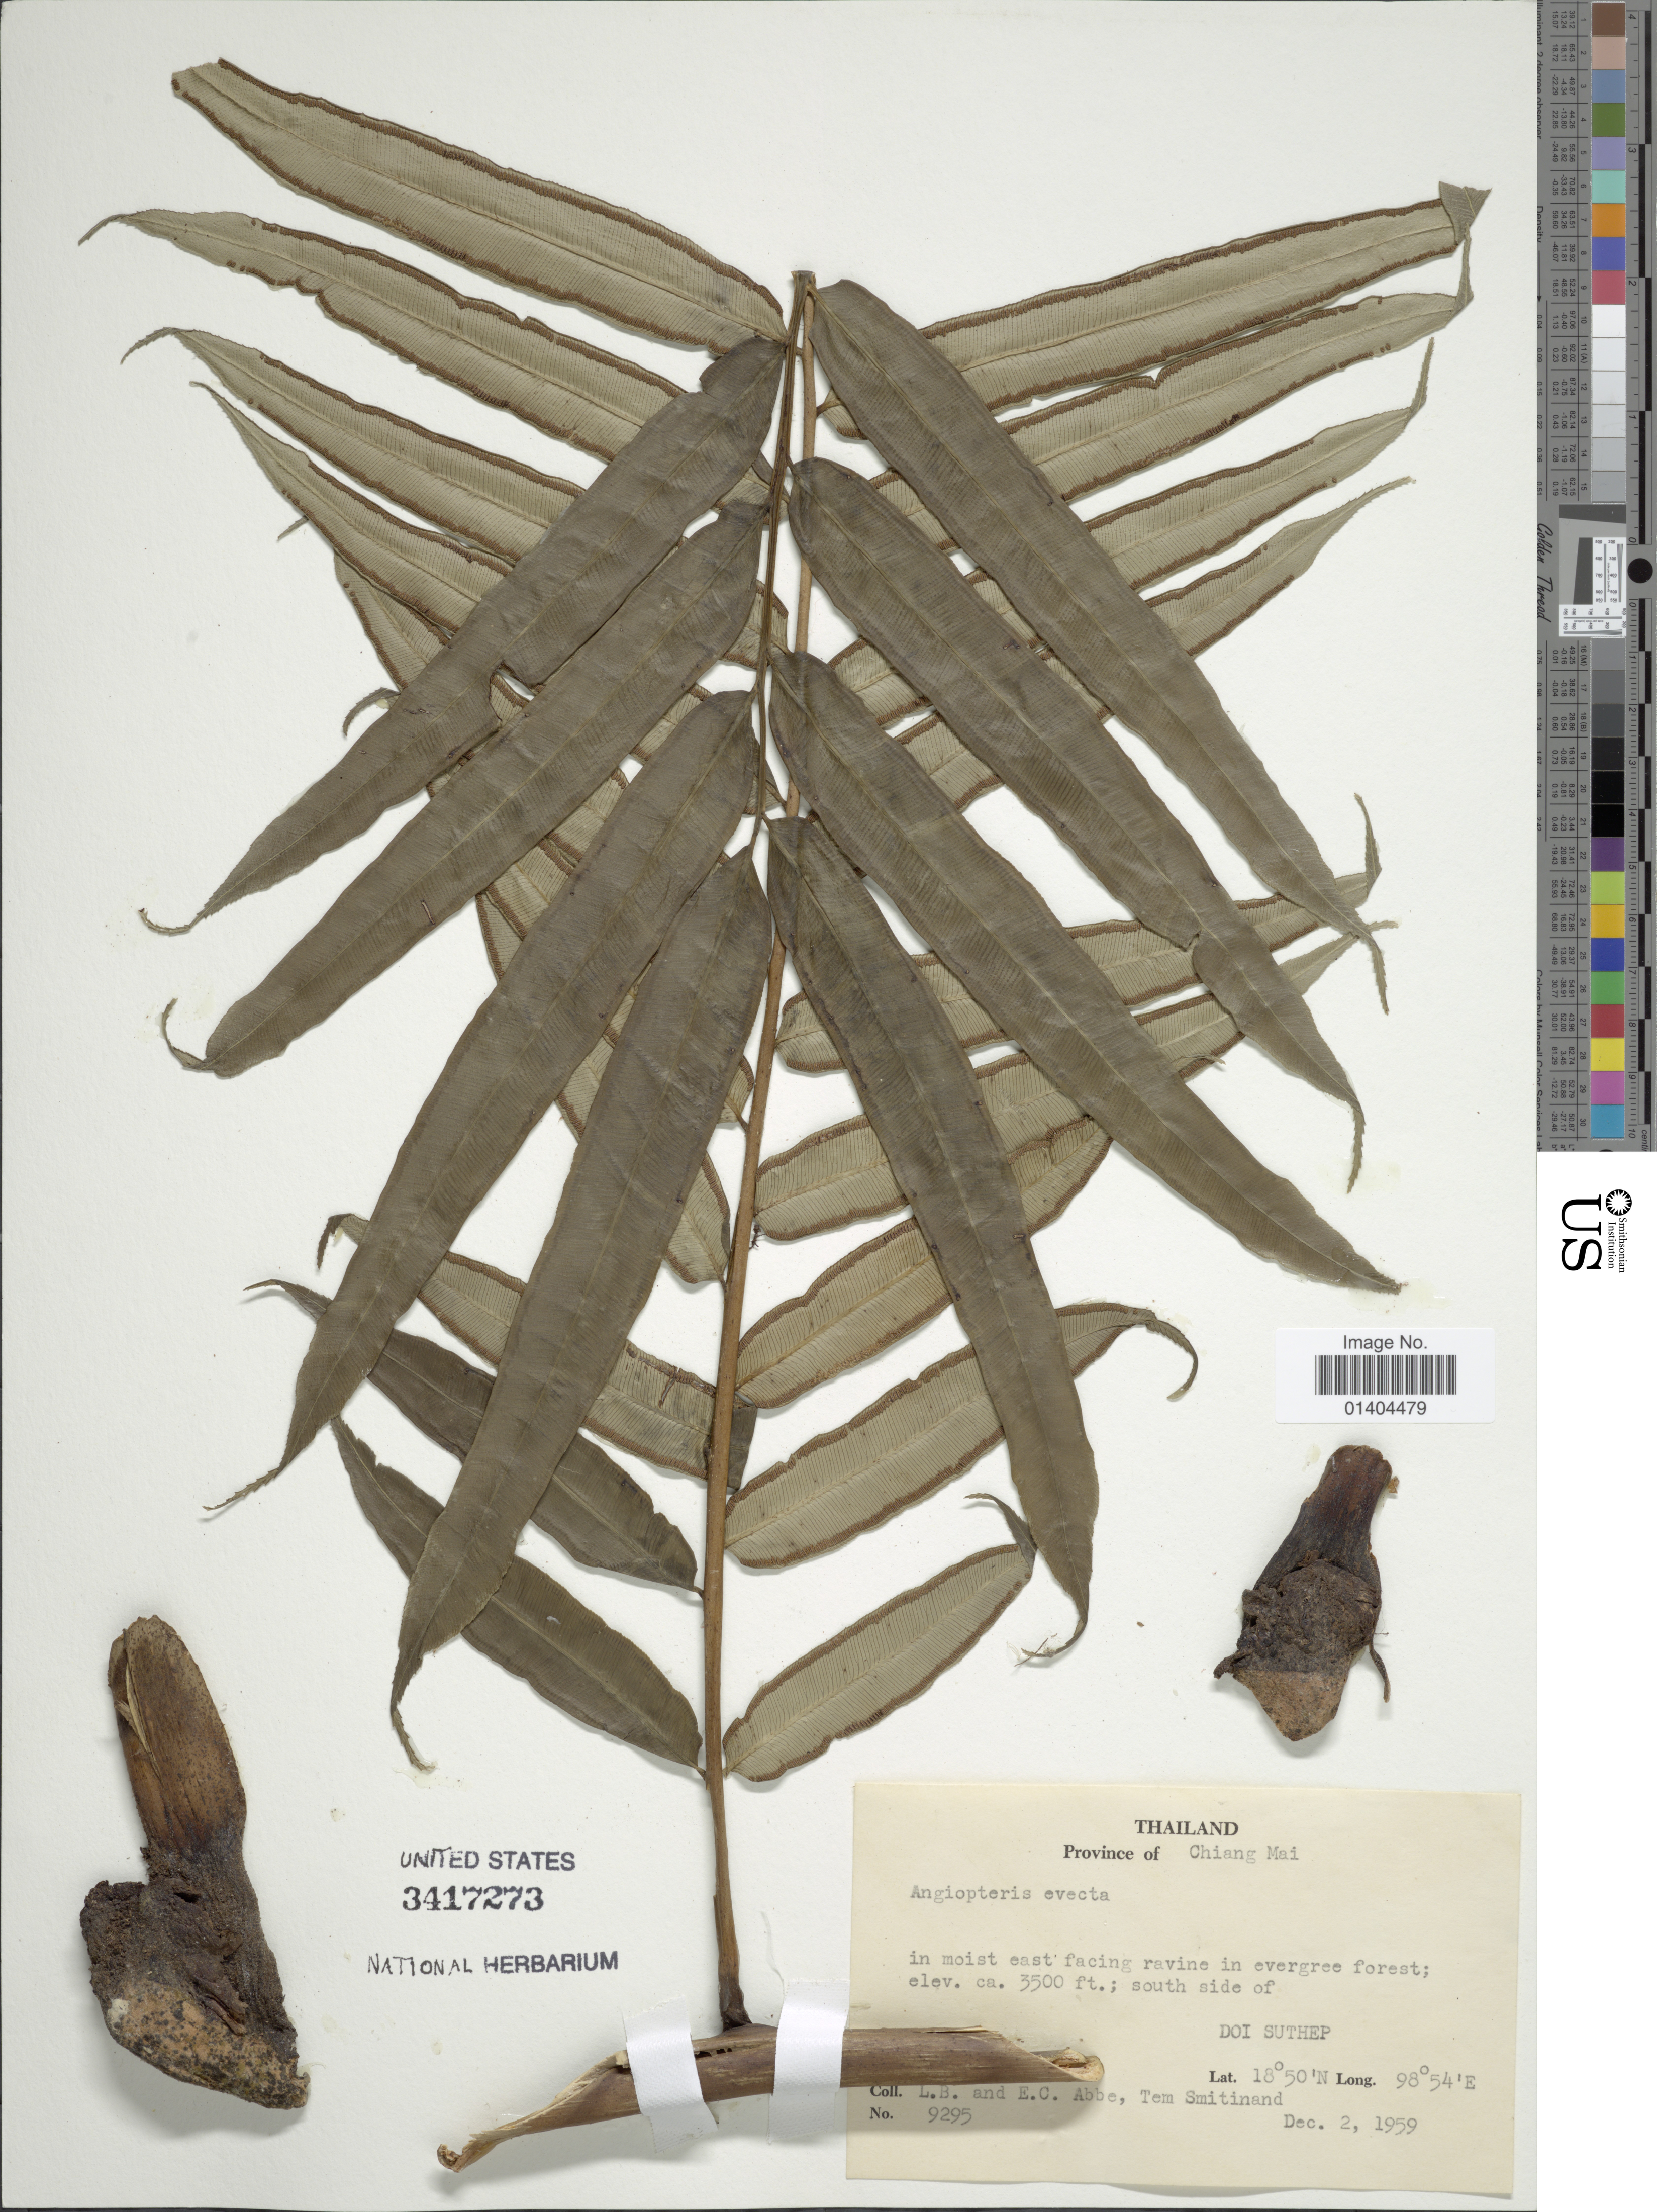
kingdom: Plantae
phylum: Tracheophyta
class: Polypodiopsida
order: Marattiales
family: Marattiaceae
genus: Angiopteris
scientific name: Angiopteris evecta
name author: (G. Forst.) Hoffm.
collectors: L. B. Abbe, E. C. Abbe & T. Smitinand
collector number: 9295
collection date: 1959-12-02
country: Thailand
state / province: Chiang Mai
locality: Doi Suthep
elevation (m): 1067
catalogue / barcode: US 3417273